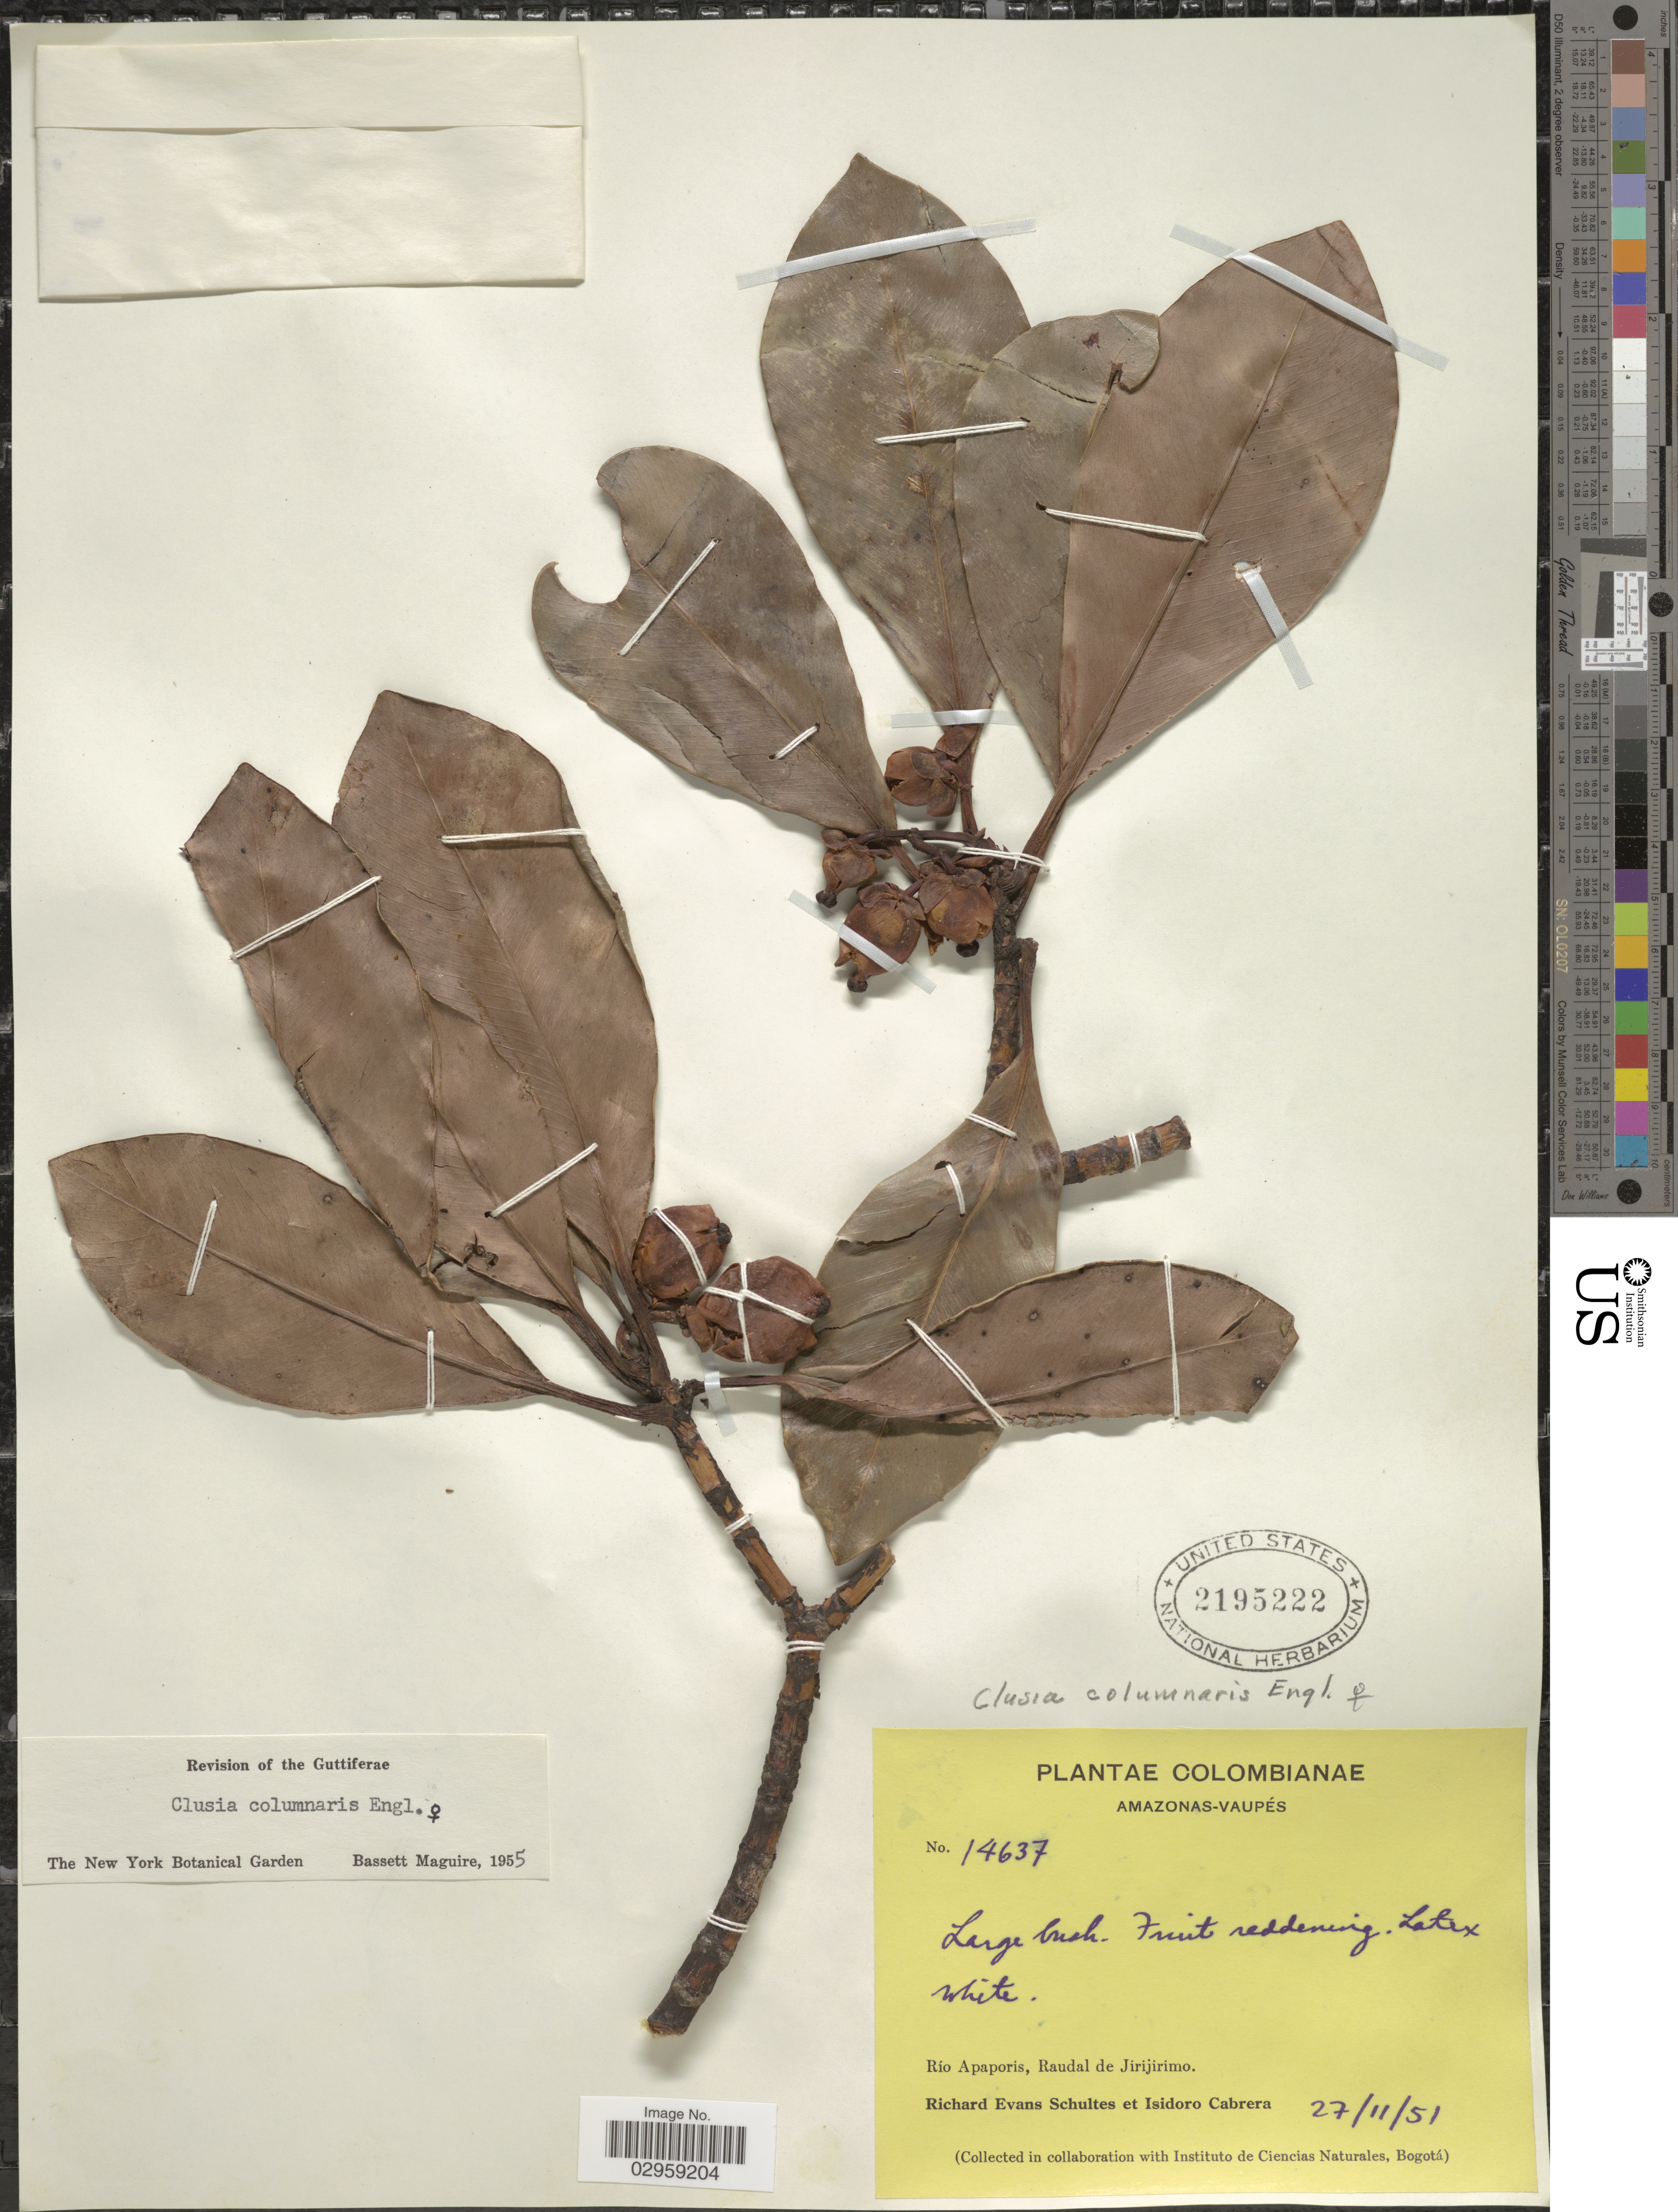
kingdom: Plantae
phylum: Tracheophyta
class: Magnoliopsida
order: Malpighiales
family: Clusiaceae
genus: Clusia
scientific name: Clusia columnaris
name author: Engl.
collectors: R. E. Schultes & I. Cabrera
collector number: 14637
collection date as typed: Transcribed d/m/y: 27/11/51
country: Colombia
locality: Amazonas-Vaupés. Río Apaporis, Raudal de Jirijirimo.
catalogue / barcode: US 2195222